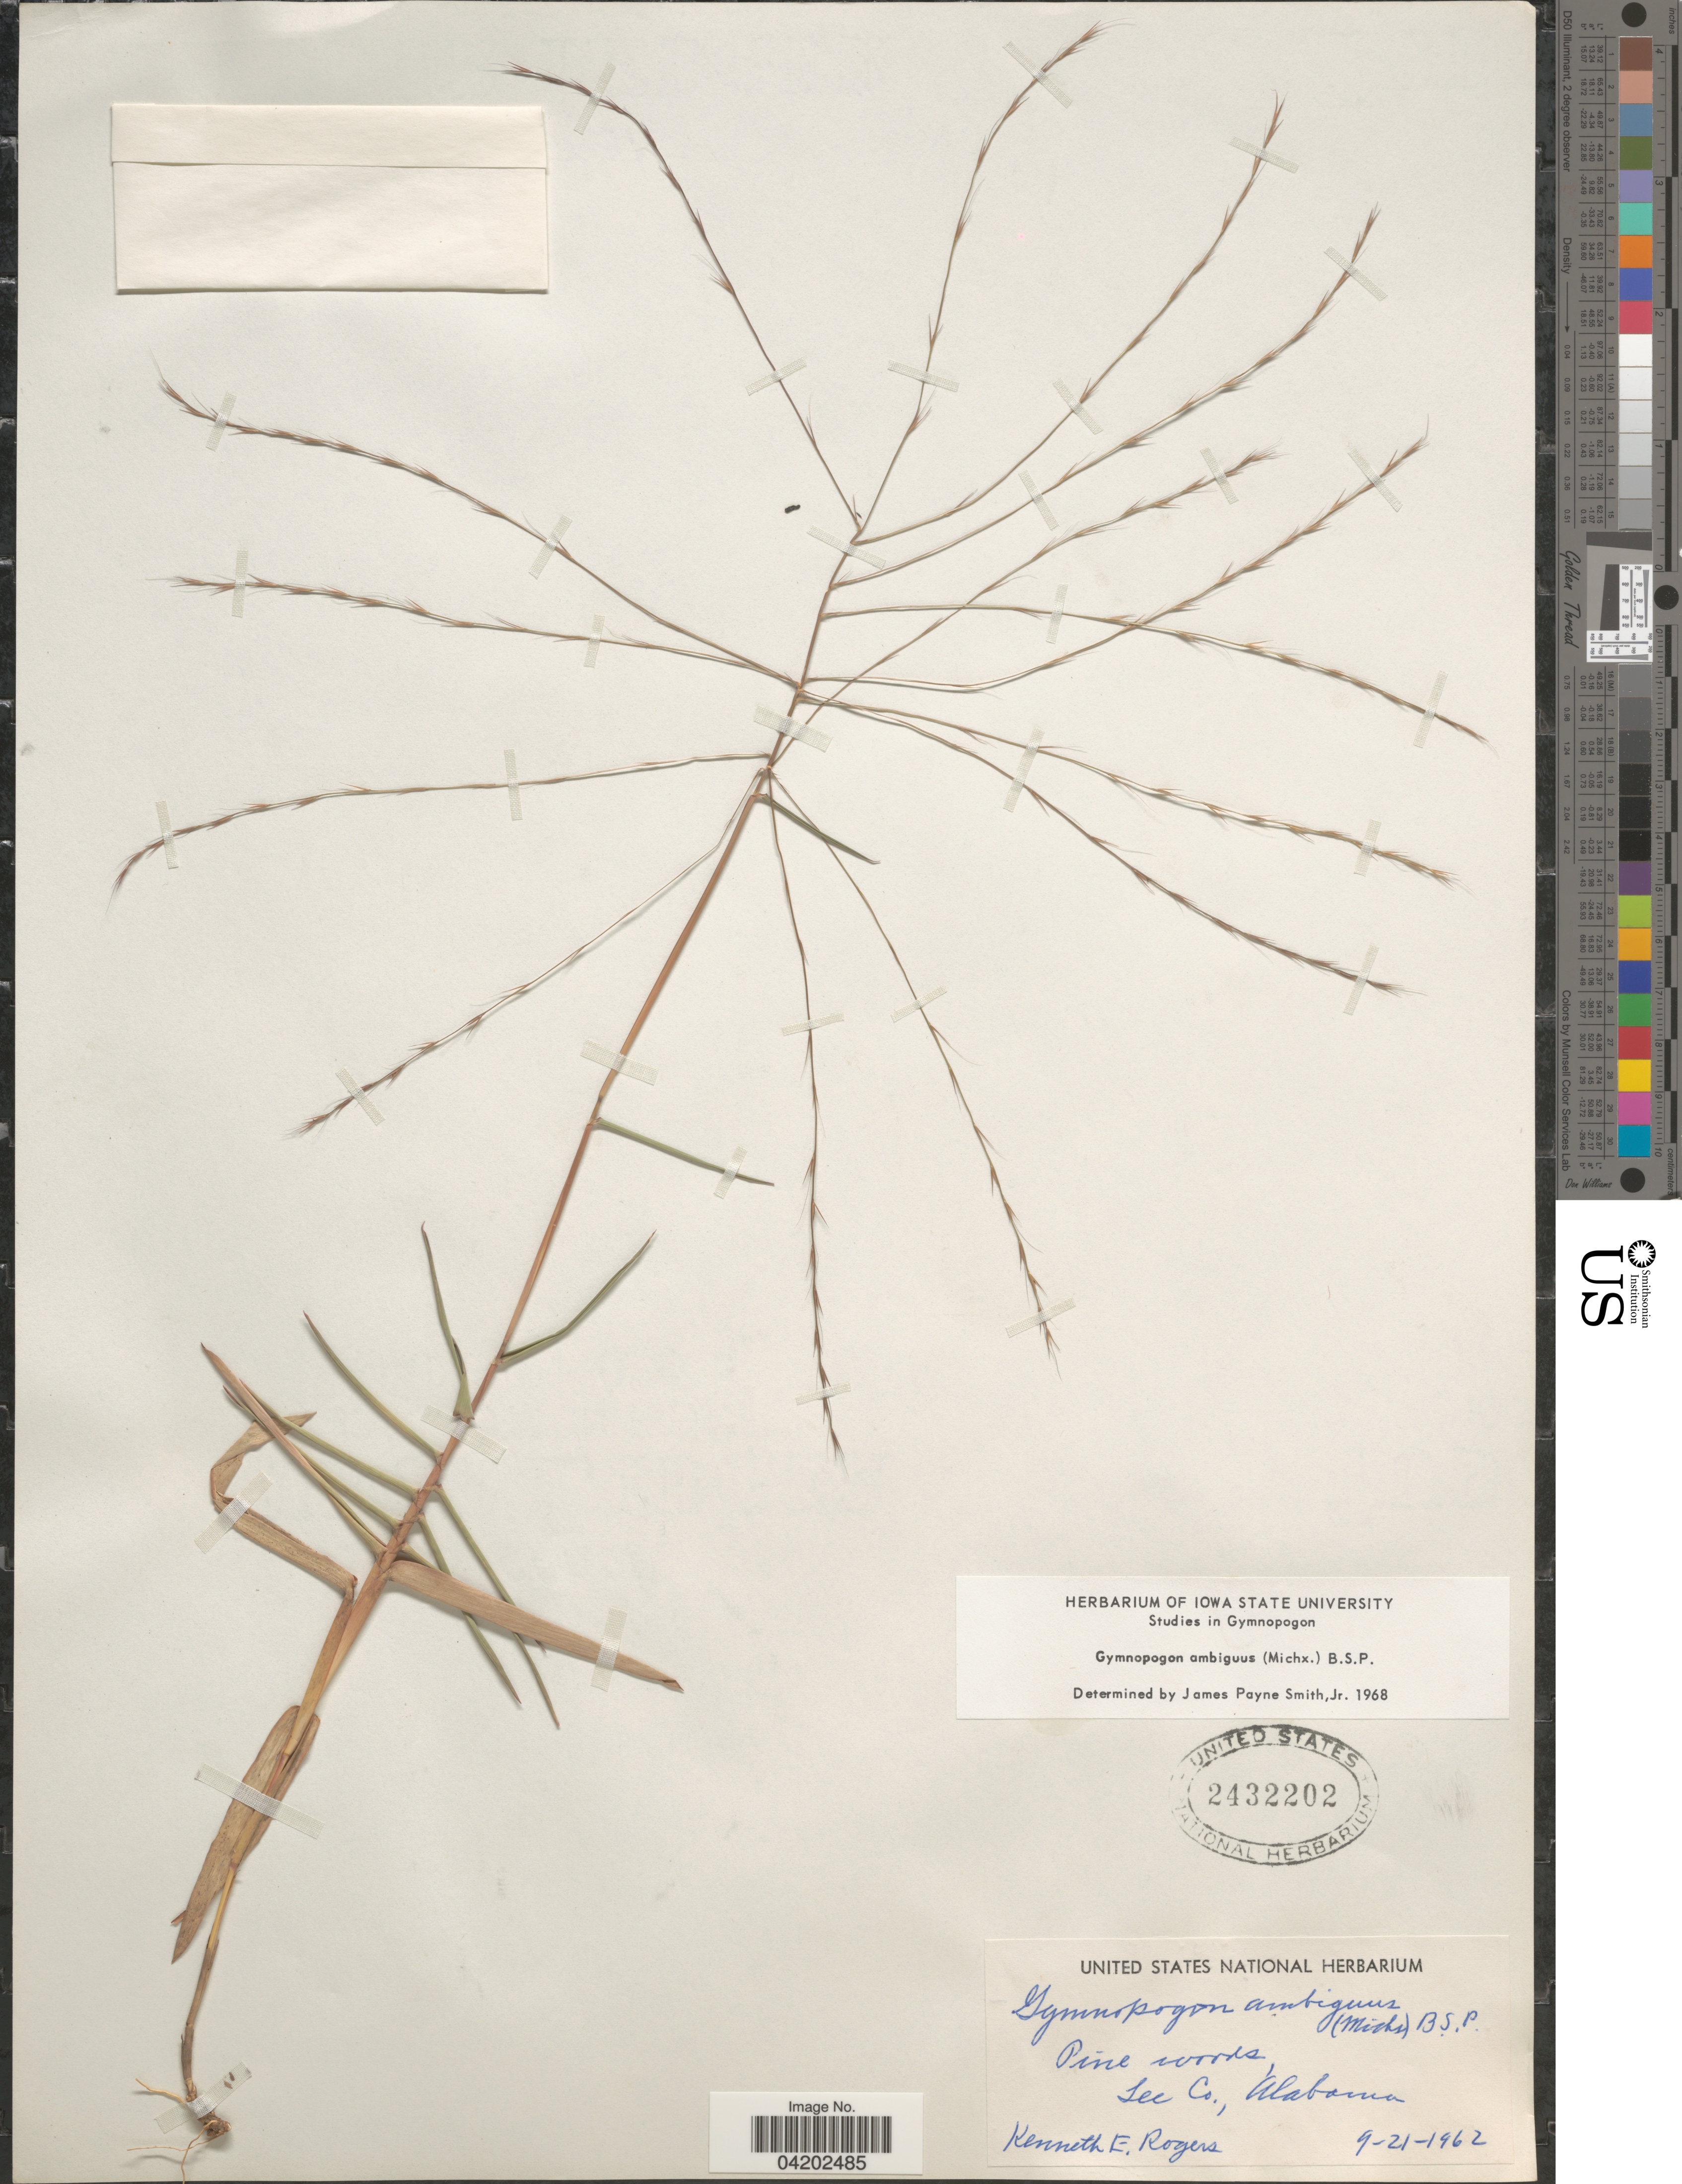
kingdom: Plantae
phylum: Tracheophyta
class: Liliopsida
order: Poales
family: Poaceae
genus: Gymnopogon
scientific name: Gymnopogon ambiguus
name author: (Michx.) Britton, Stearns & Poggenb.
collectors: K. Rogers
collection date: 1962-09-21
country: United States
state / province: Alabama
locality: Lee Co.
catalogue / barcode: US 2432202